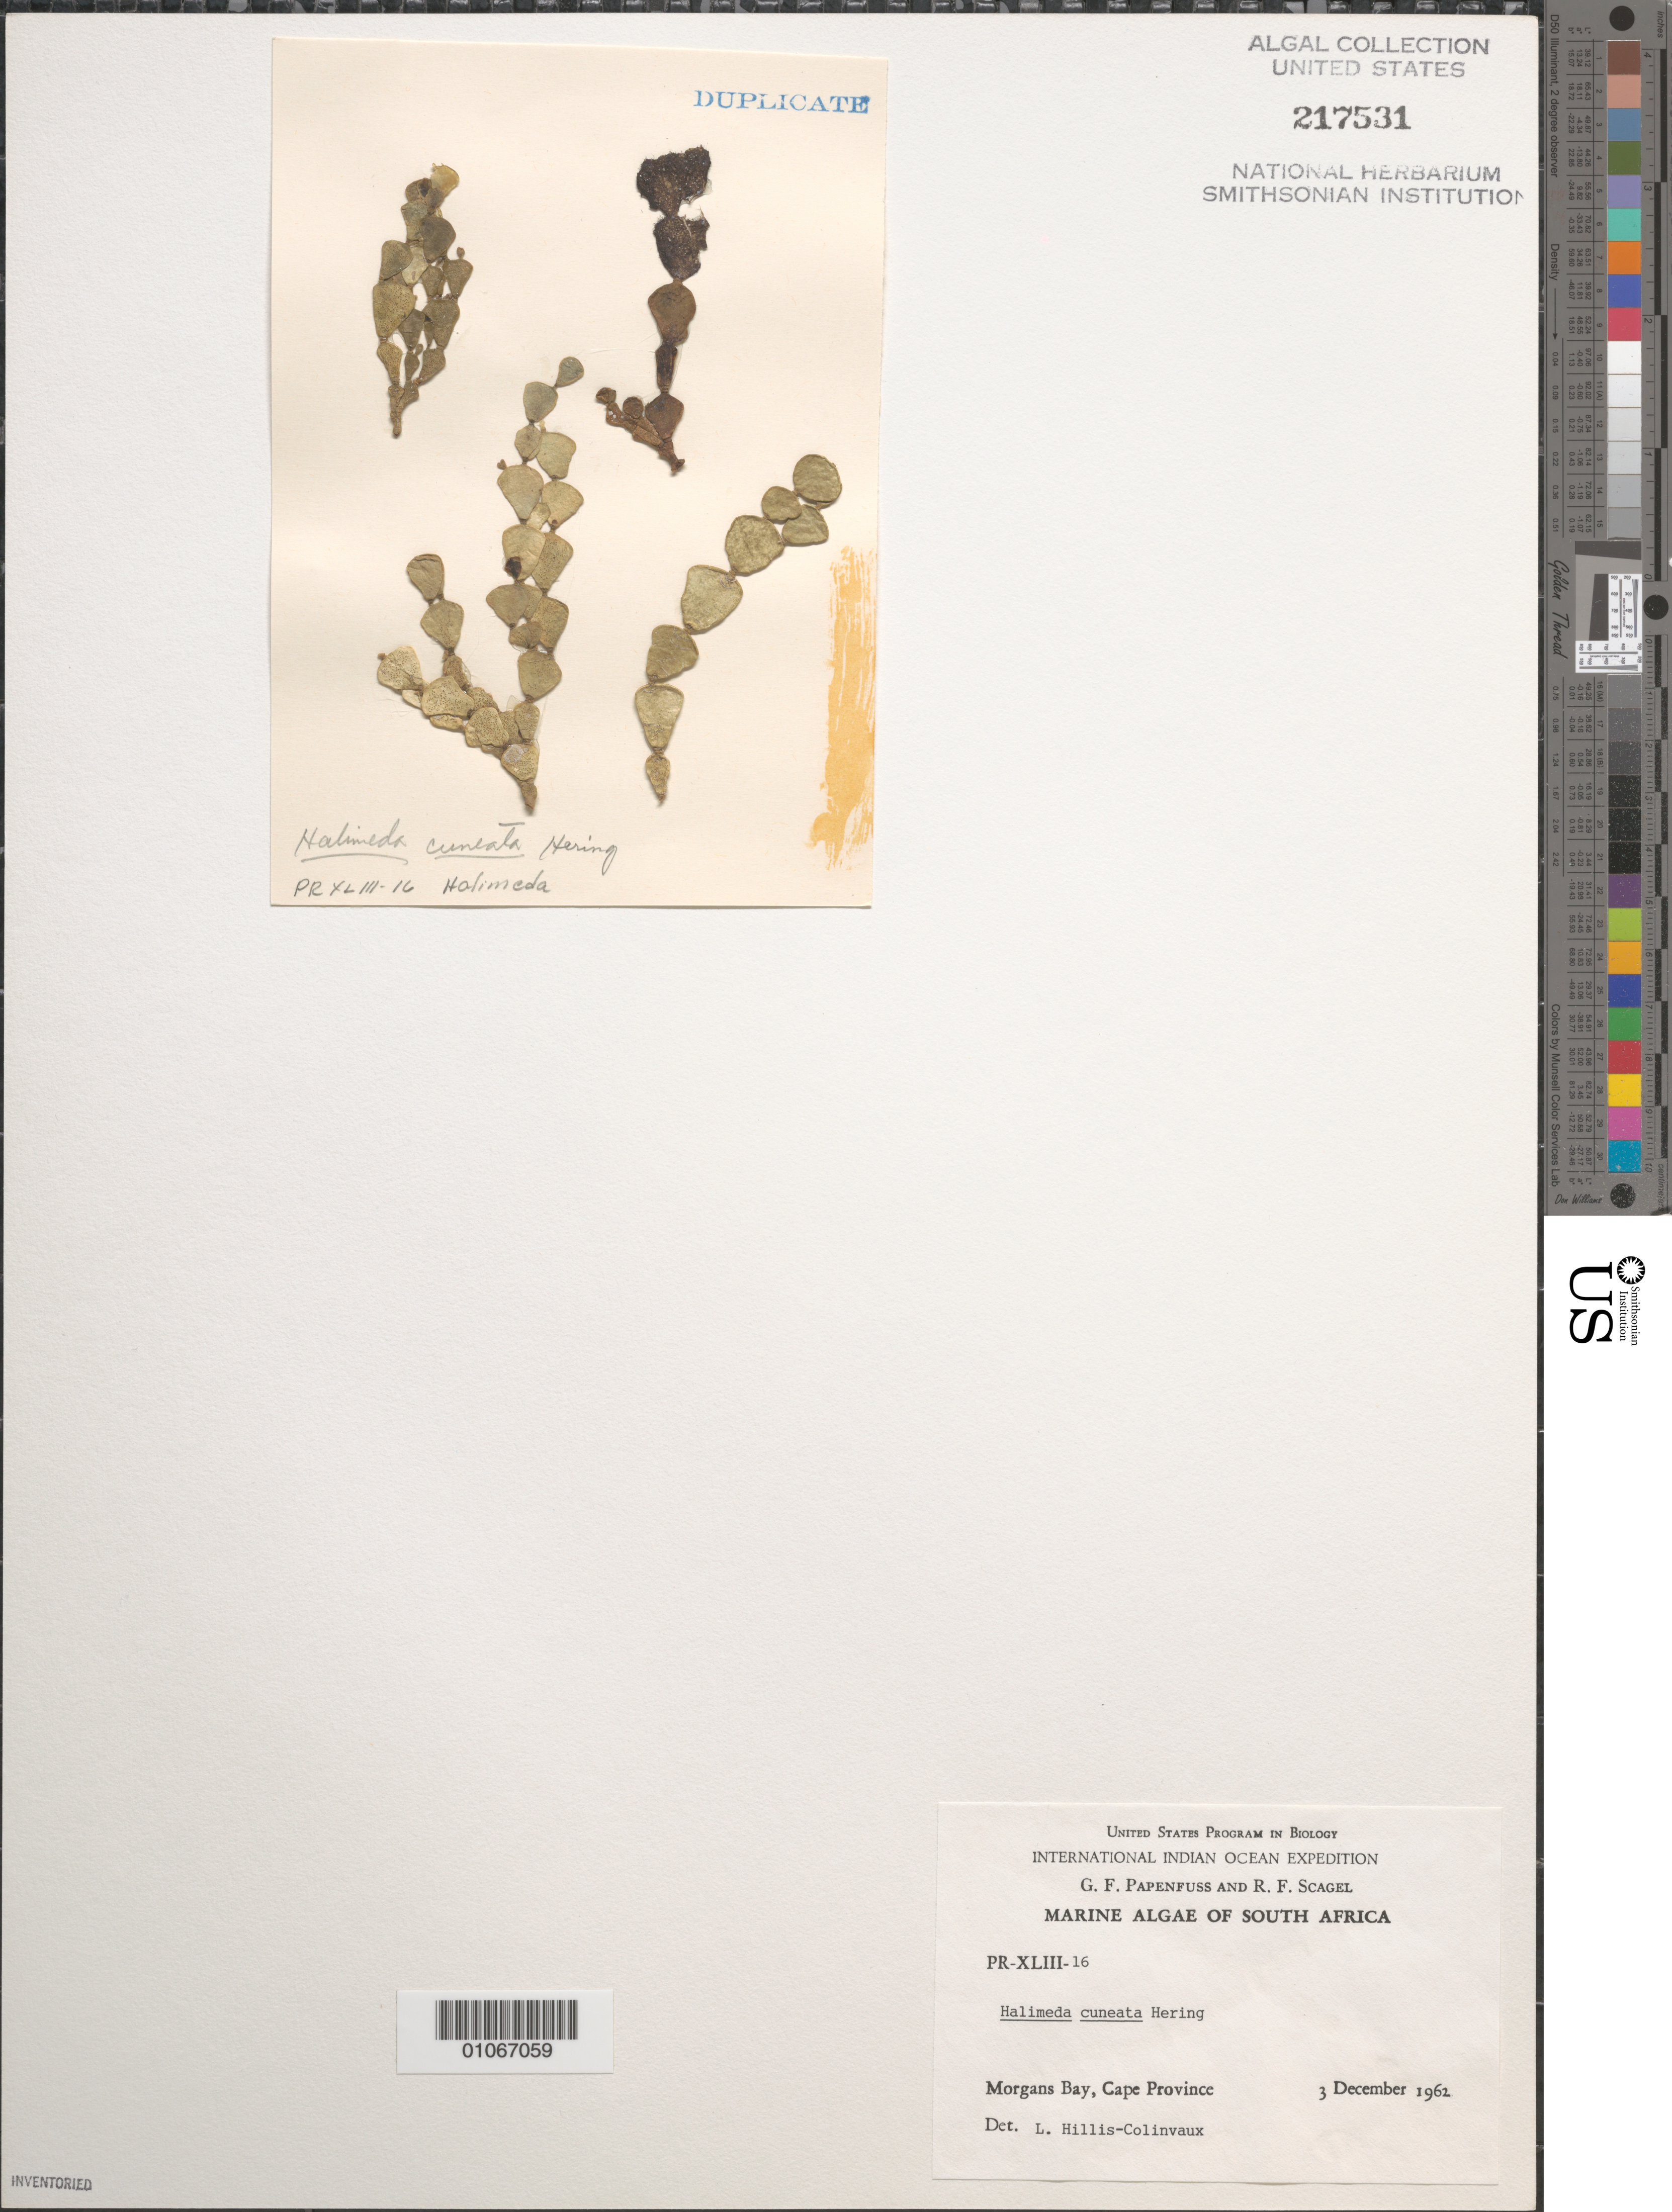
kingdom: Plantae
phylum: Chlorophyta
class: Ulvophyceae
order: Bryopsidales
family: Halimedaceae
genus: Halimeda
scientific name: Halimeda cuneata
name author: Hering in Krauss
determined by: Hillis-Colinvaux, L.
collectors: G. Papenfuss & R. F. Scagel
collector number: PR-XLIII-16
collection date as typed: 03 Dec 1962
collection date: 1962-12-03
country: South Africa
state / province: Eastern Cape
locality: Morgans Bay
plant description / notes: International Indian Ocean Expedition, 1962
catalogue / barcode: US 217531